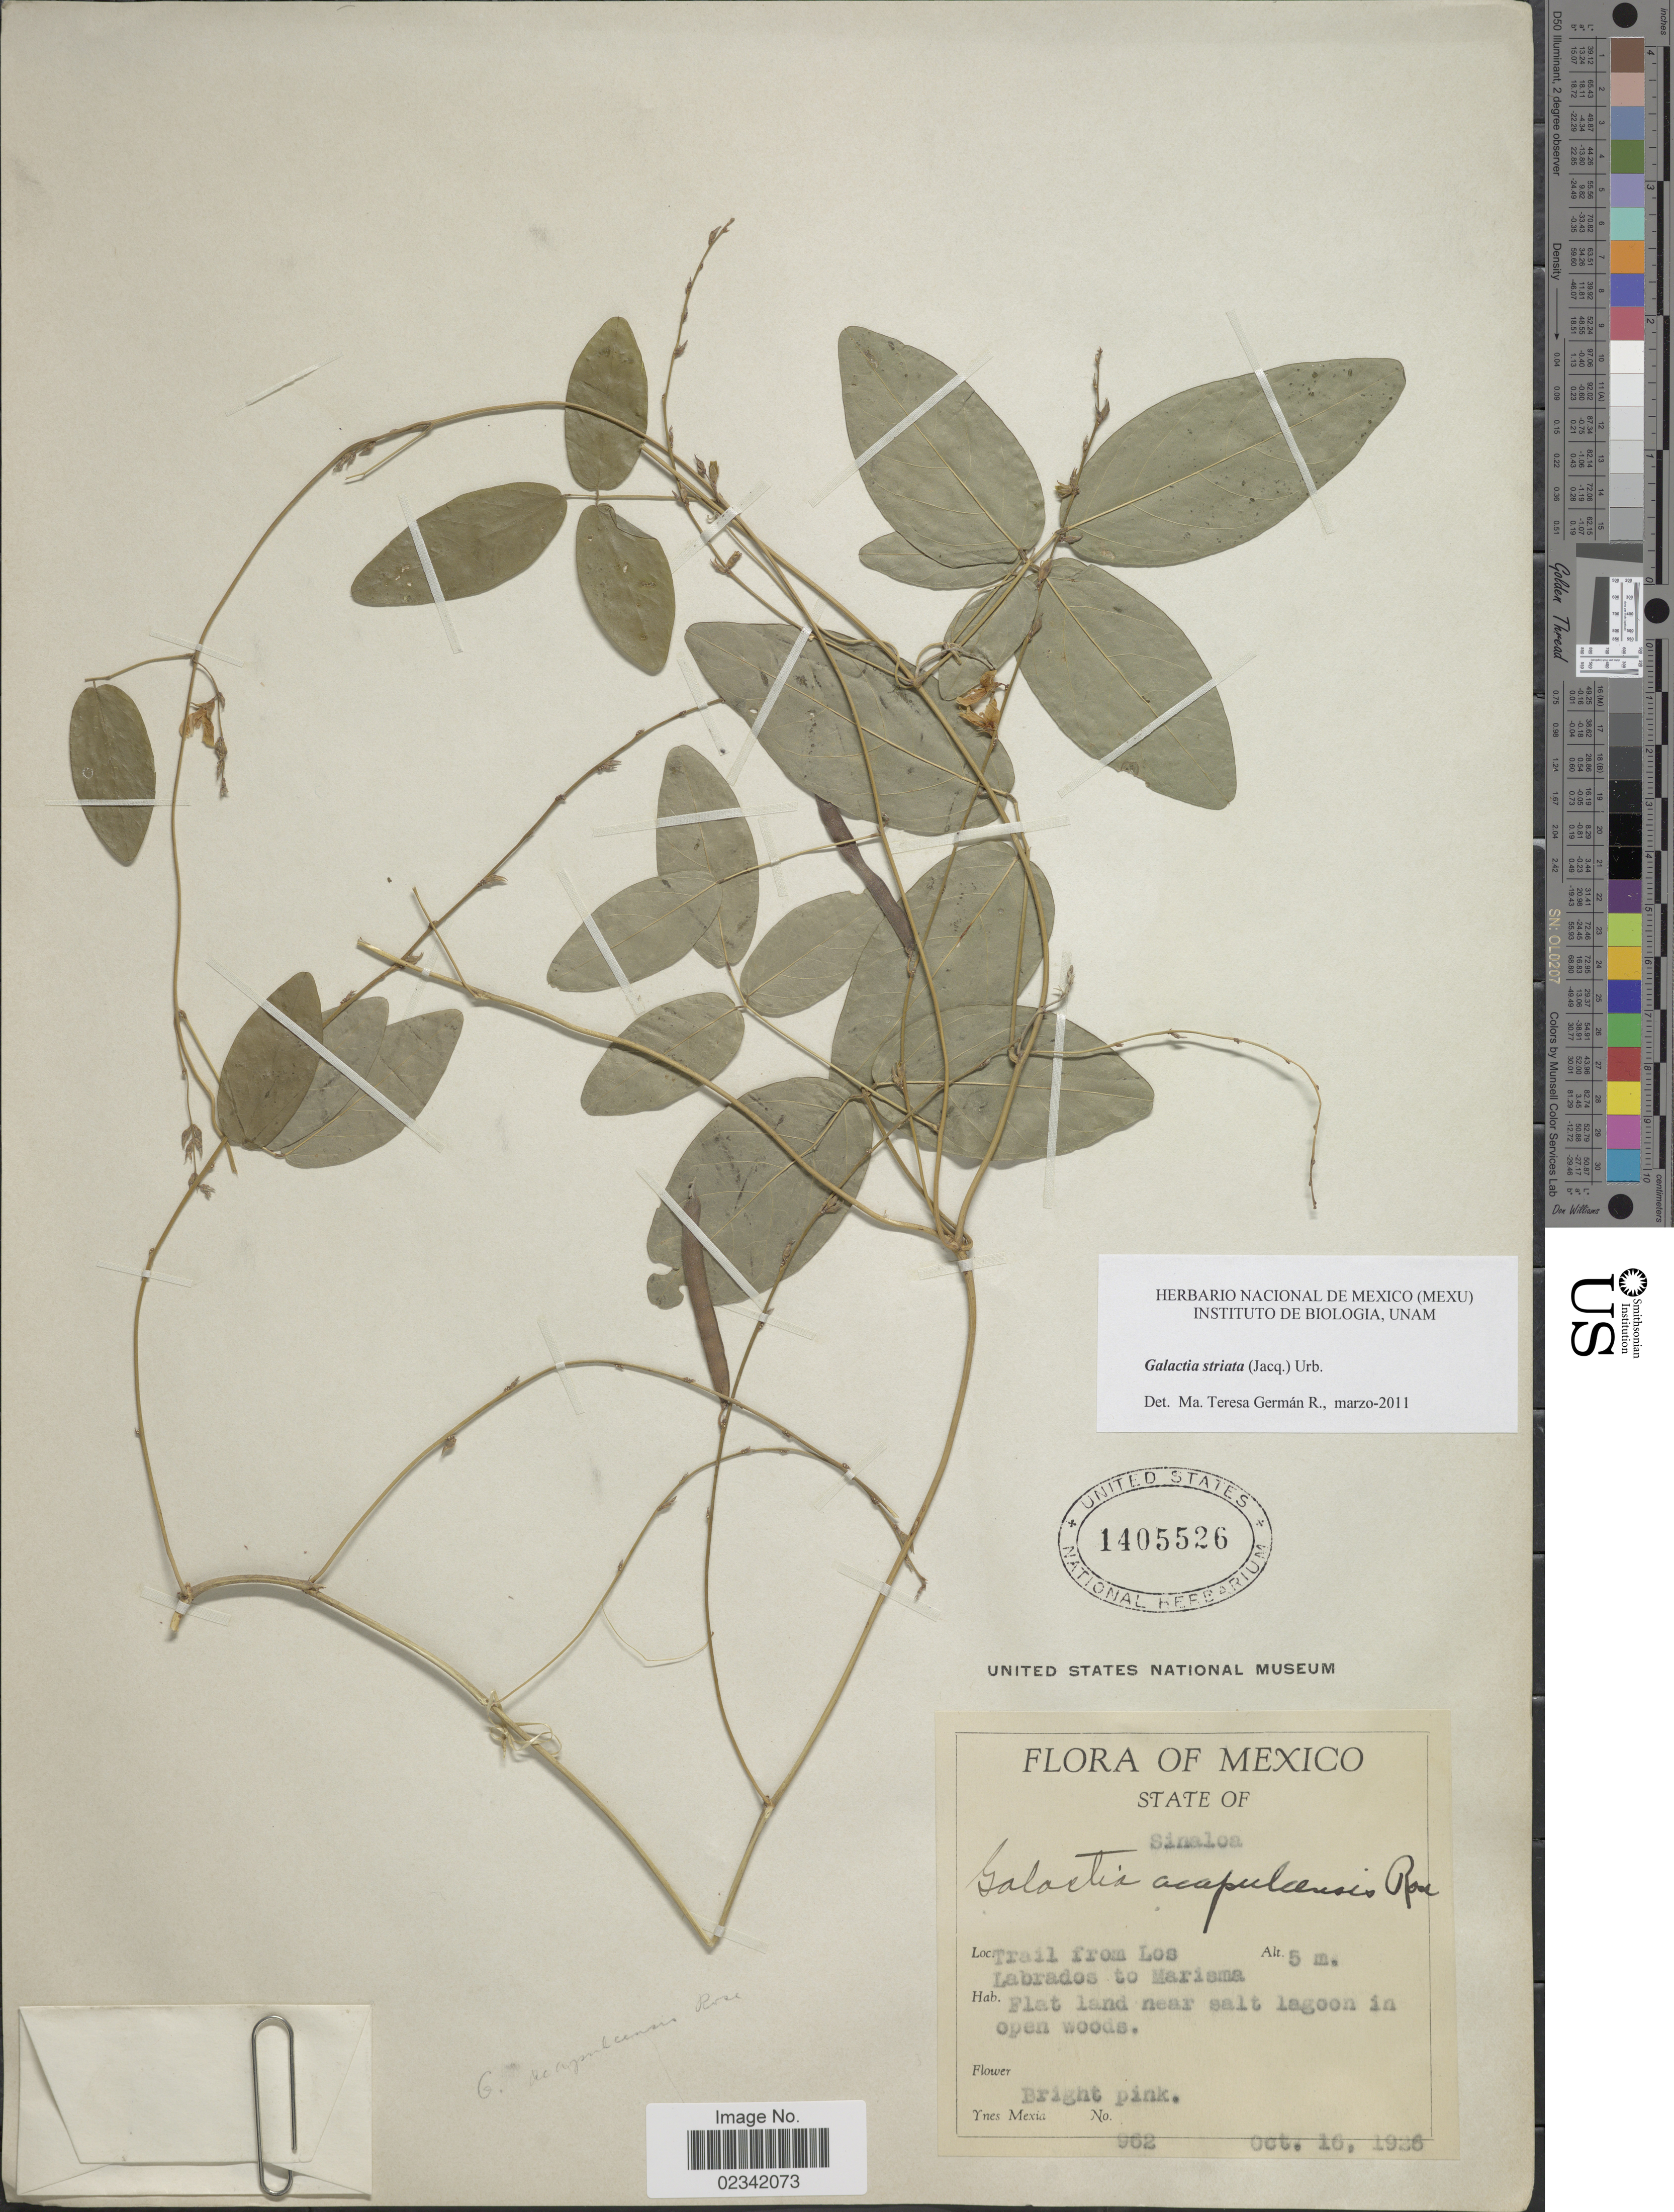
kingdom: Plantae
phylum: Tracheophyta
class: Magnoliopsida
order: Fabales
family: Fabaceae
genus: Galactia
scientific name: Galactia striata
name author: (Jacq.) Urb.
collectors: Y. Mexia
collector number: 962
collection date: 1926-10-16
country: Mexico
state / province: Sinaloa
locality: State of Sinaloa, Trail from Los Labrados to Marisma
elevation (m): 5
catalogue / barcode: US 1405526